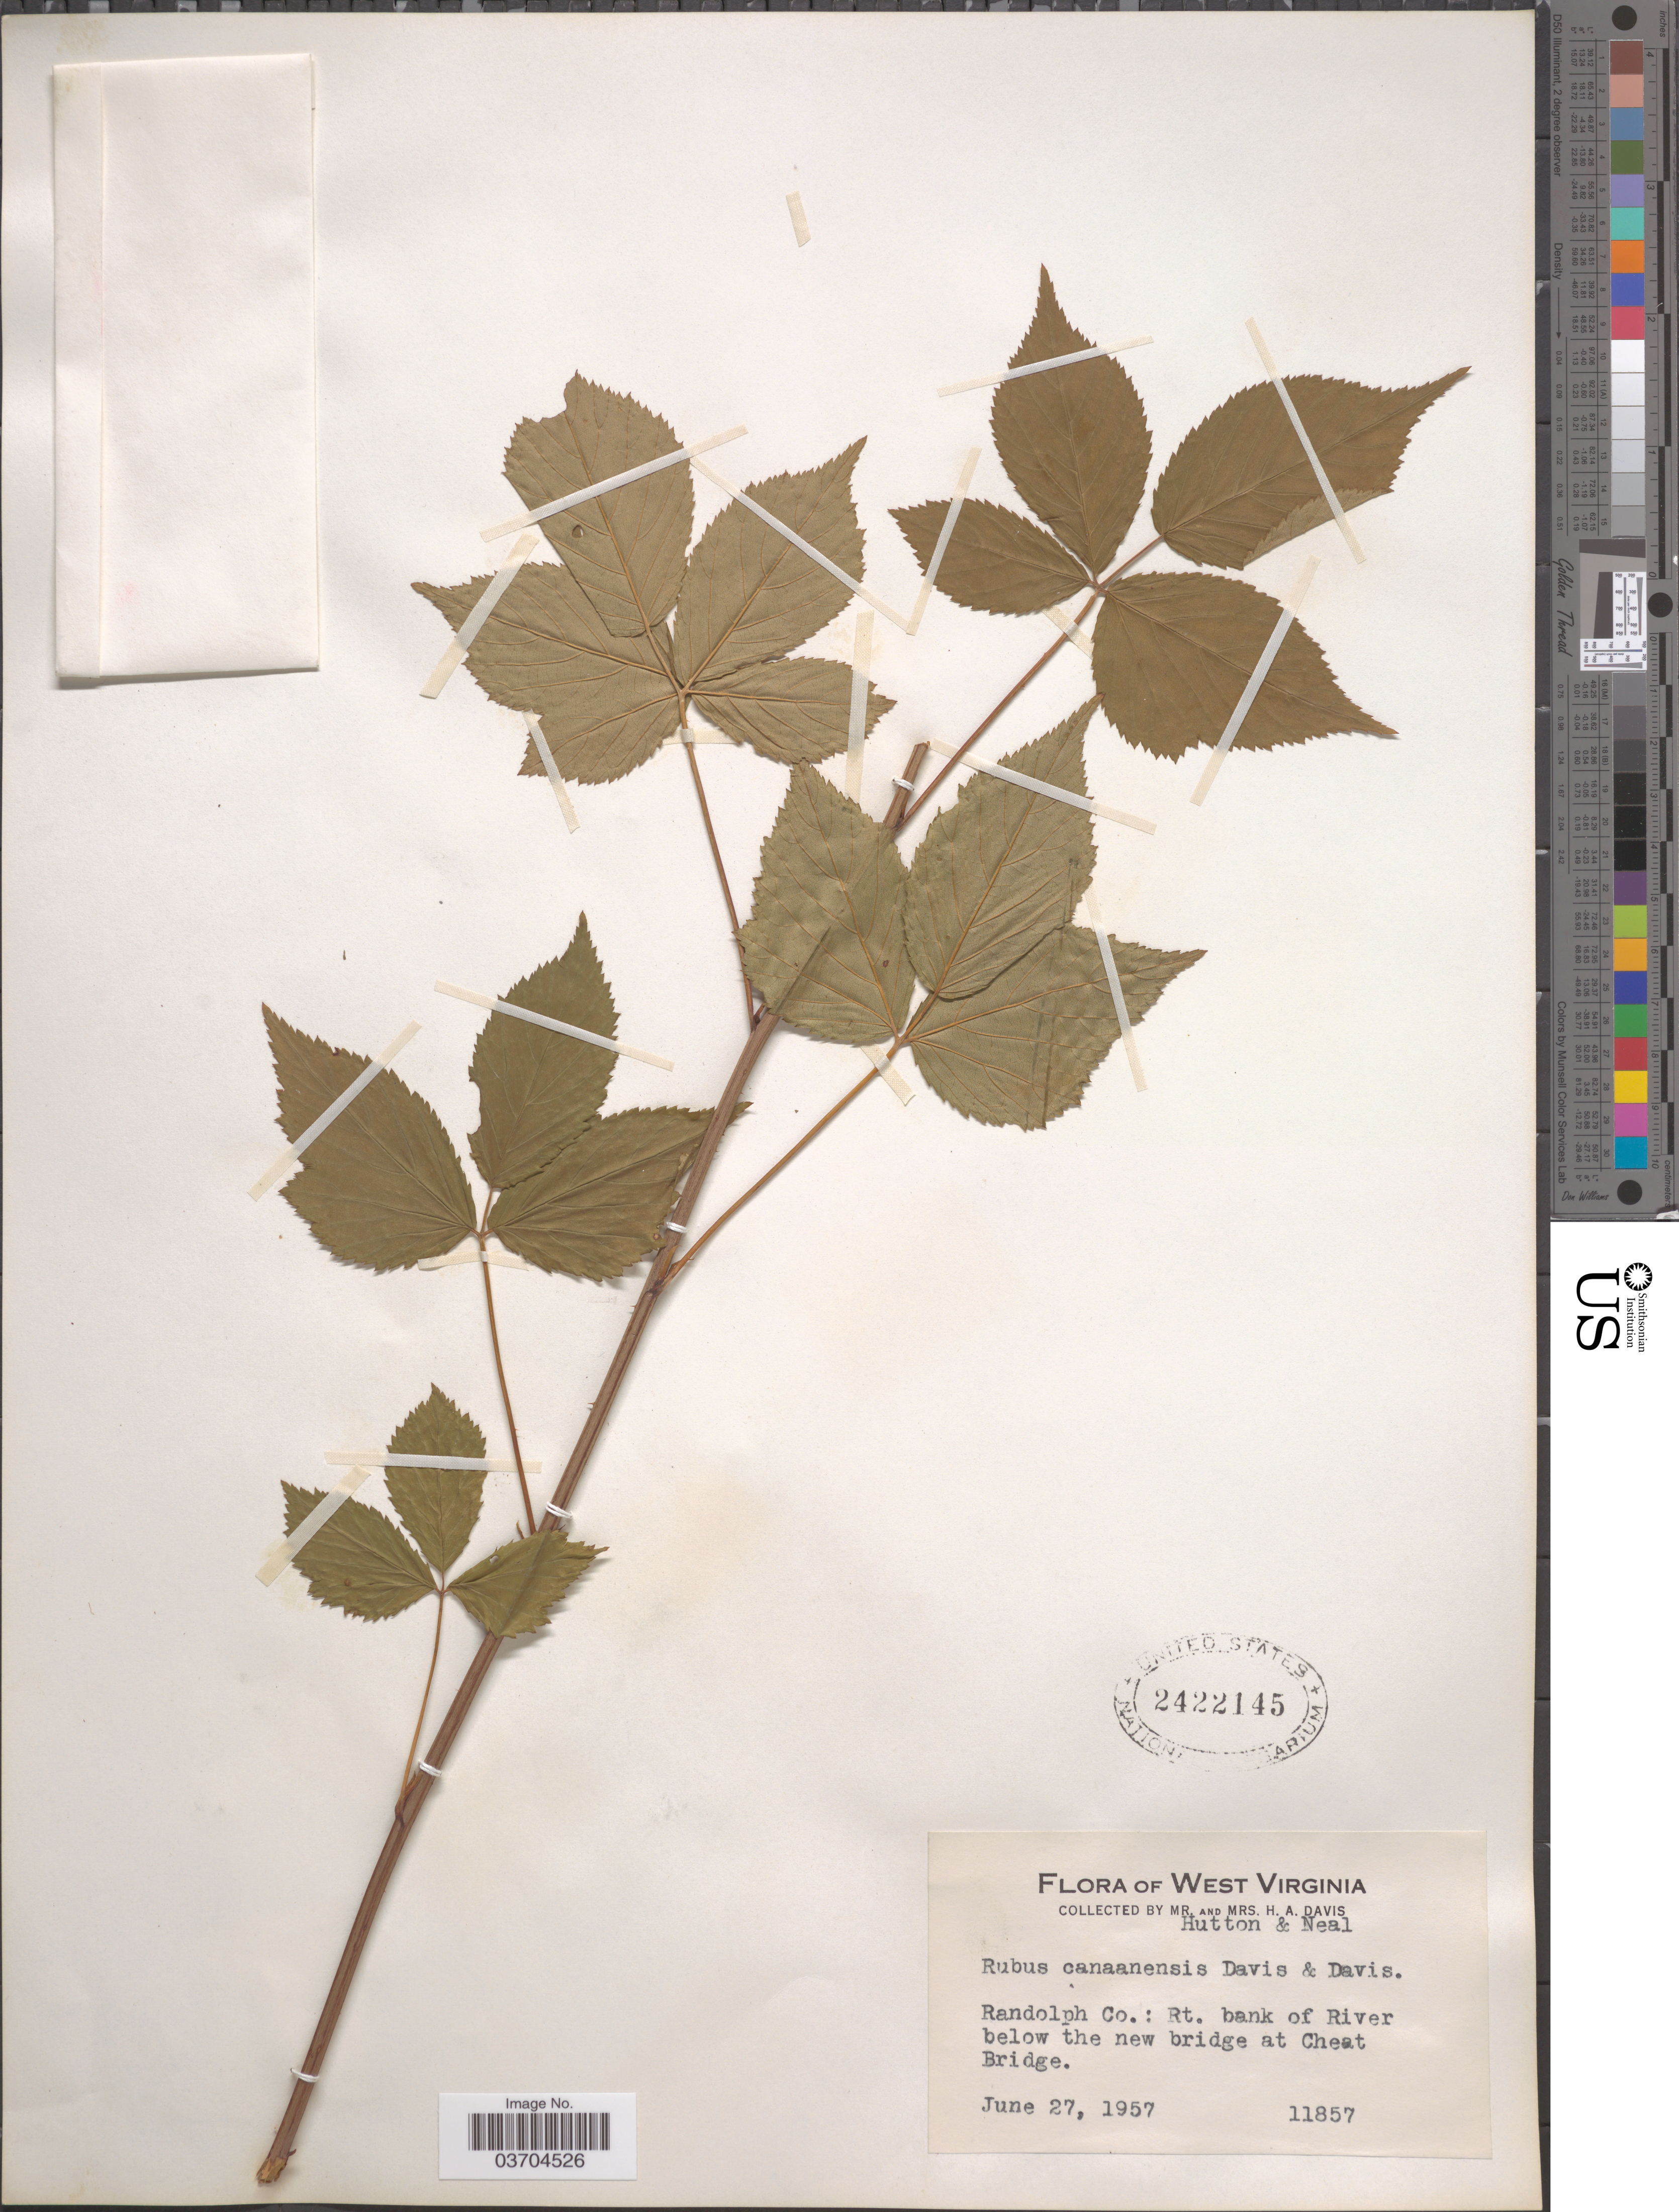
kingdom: Plantae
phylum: Tracheophyta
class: Magnoliopsida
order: Rosales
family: Rosaceae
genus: Rubus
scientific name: Rubus canadensis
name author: L.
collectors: H. Davis, H. Davis, Hutton & Neal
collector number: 11857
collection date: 1957-06-27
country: United States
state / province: West Virginia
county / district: Randolph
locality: Randolph Co.: Rt. bank of River below the new bridge at Cheat Bridge.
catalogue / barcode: US 2422145